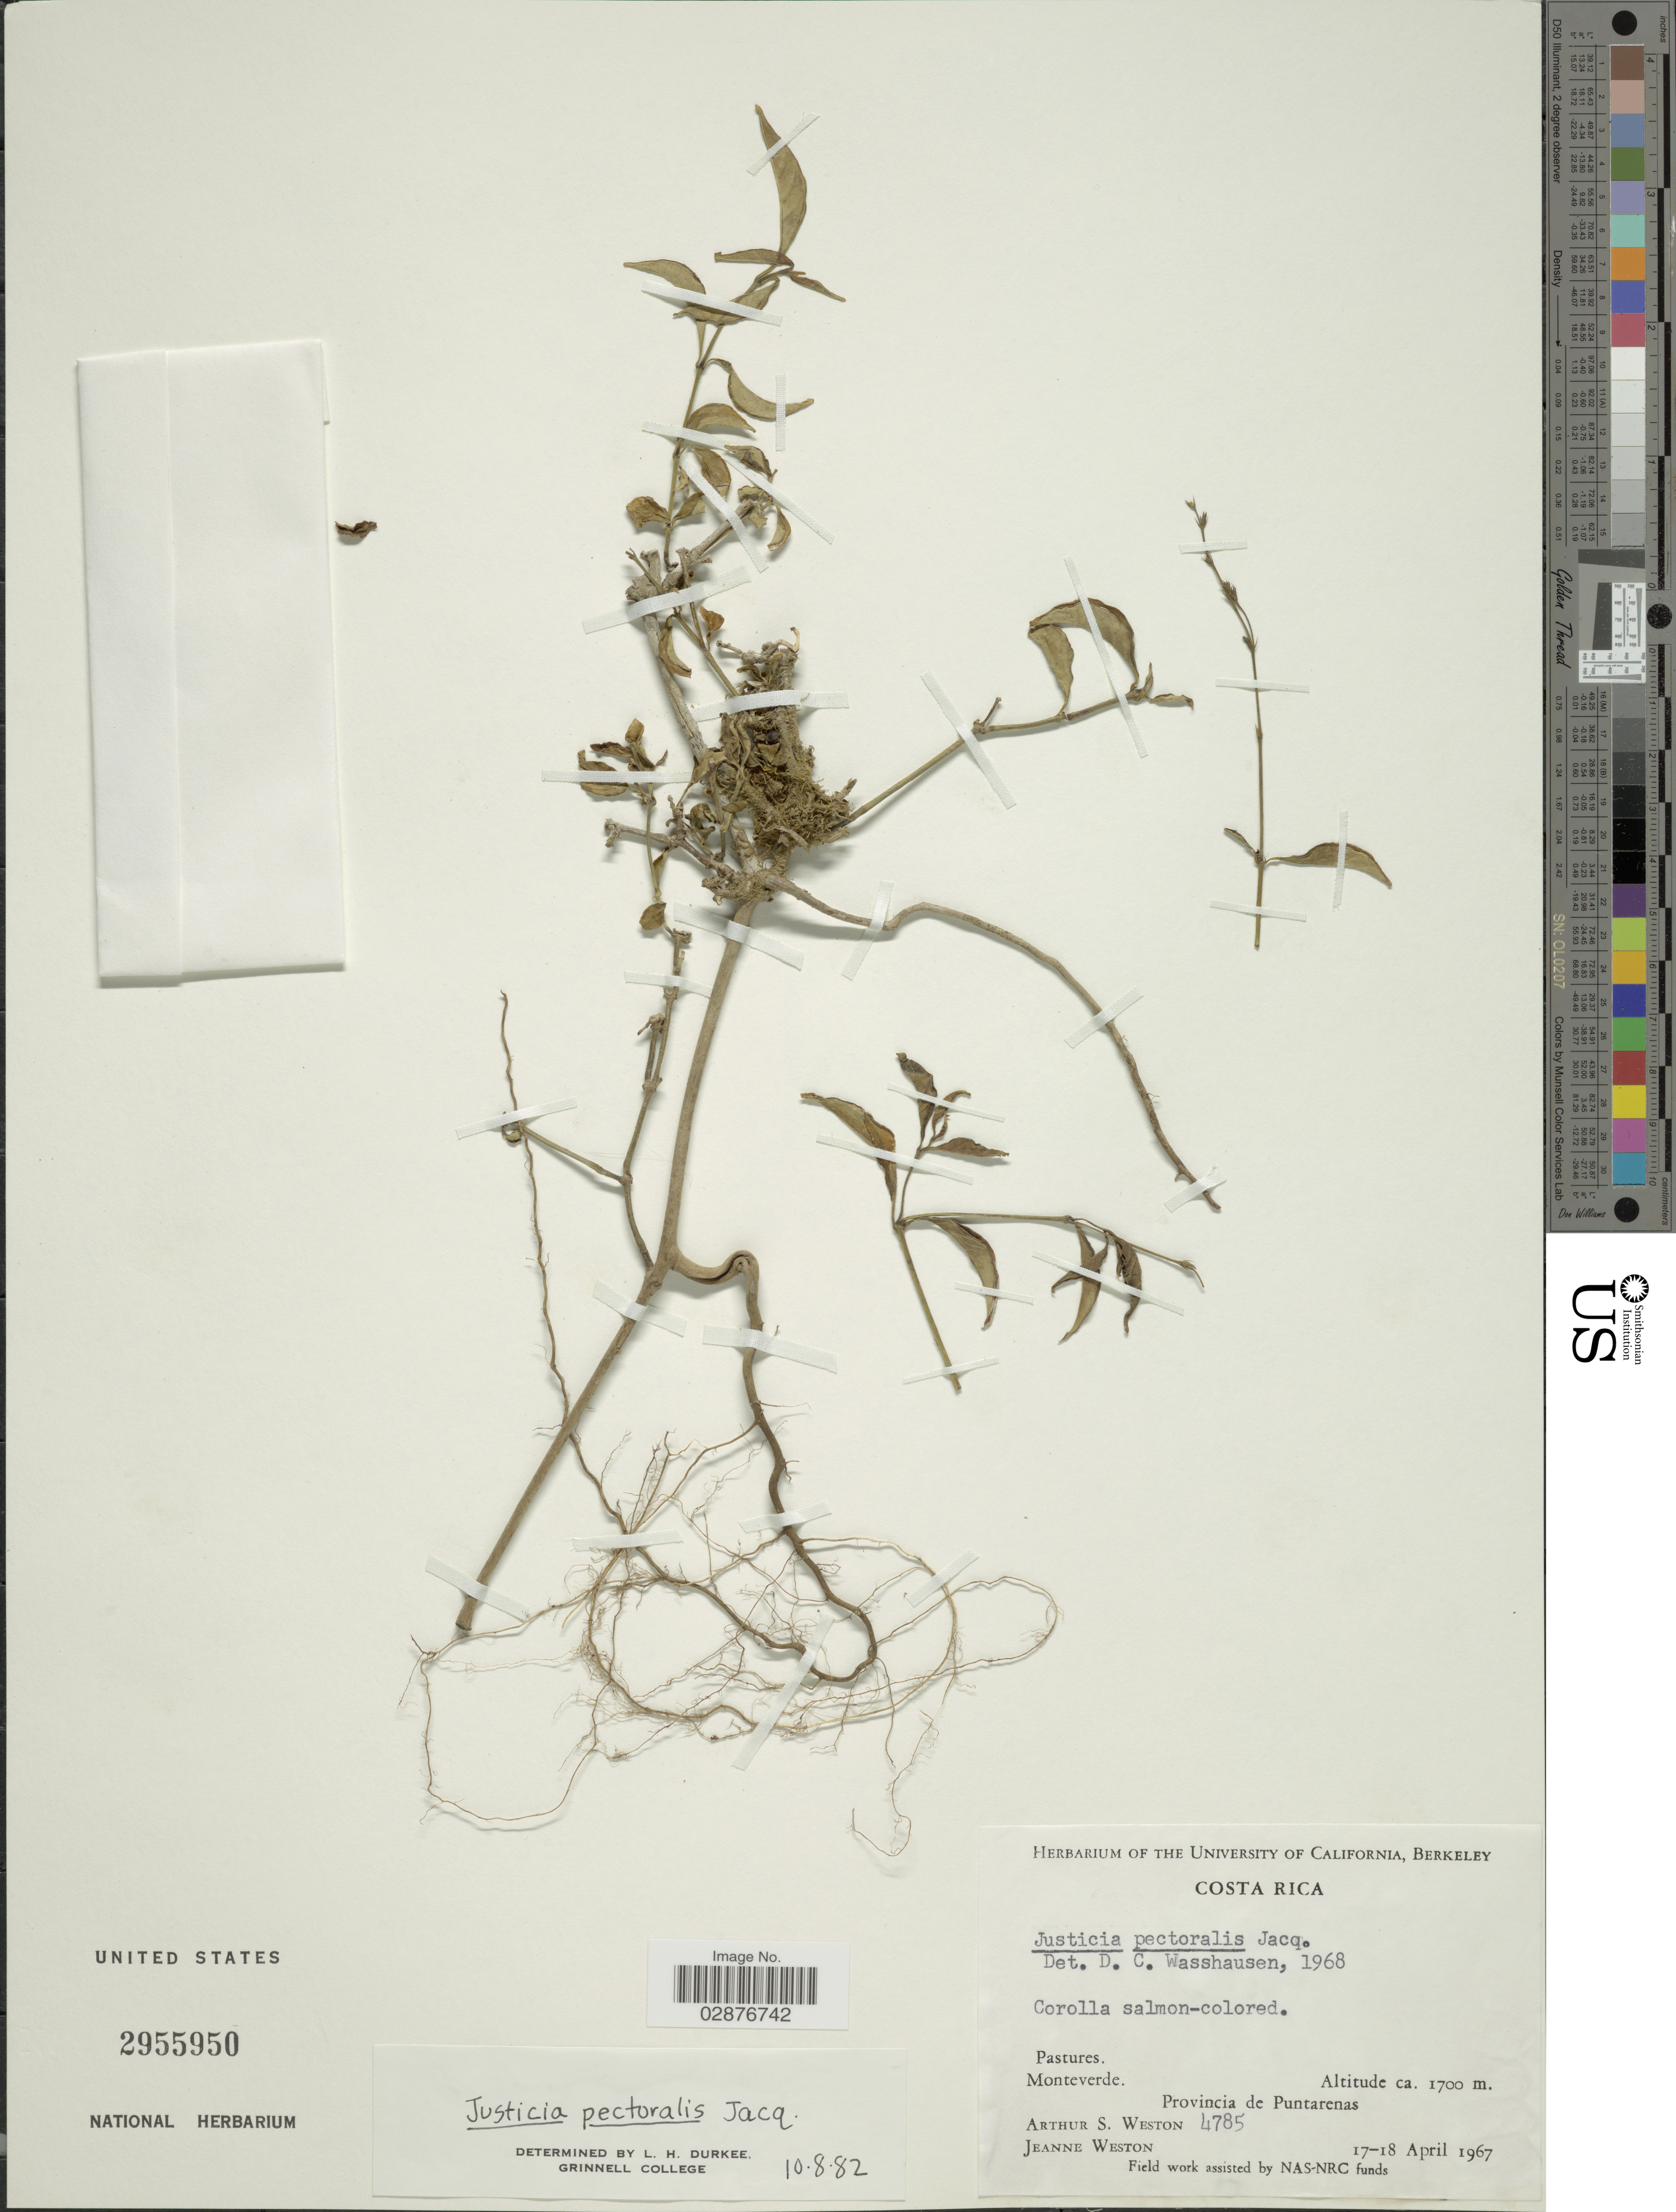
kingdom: Plantae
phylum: Tracheophyta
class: Magnoliopsida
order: Lamiales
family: Acanthaceae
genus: Justicia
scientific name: Justicia pectoralis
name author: Jacq.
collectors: A. Weston & J. Weston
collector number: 4785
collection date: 1967-04-17/1967-04-18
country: Costa Rica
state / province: Puntarenas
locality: Monteverde.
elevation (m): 1700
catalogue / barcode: US 2955950